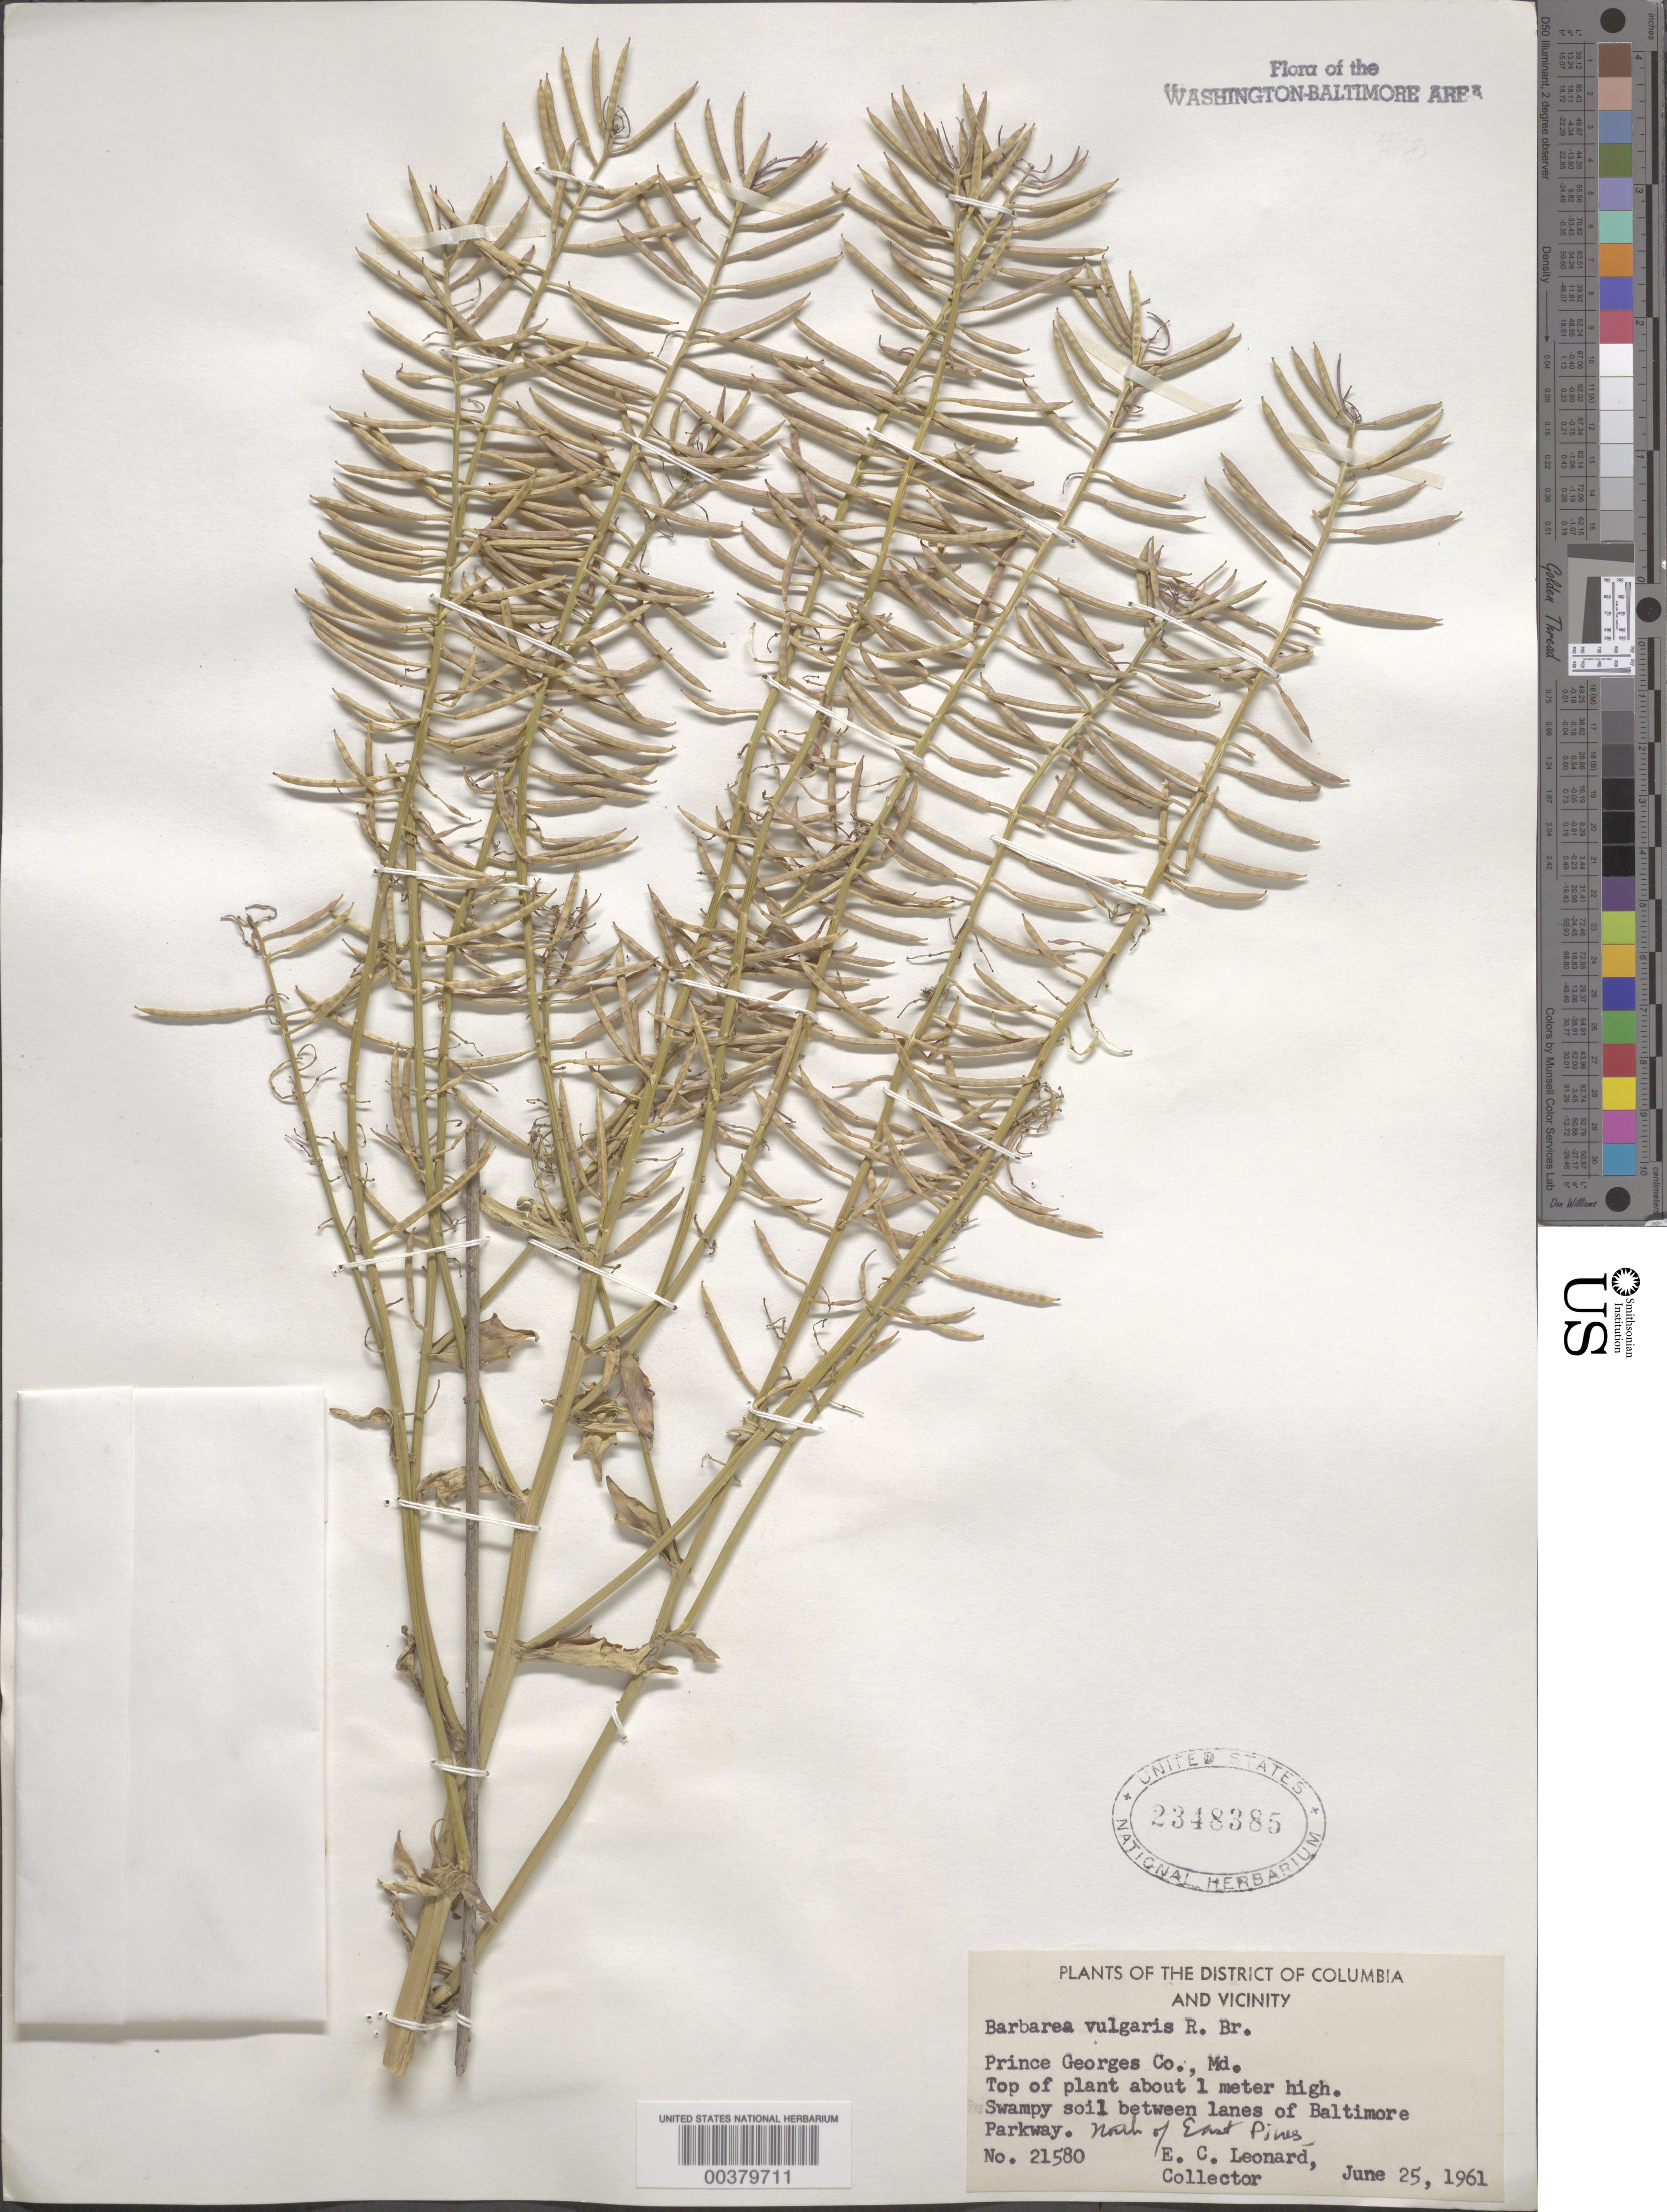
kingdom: Plantae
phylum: Tracheophyta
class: Magnoliopsida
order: Brassicales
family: Brassicaceae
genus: Barbarea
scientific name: Barbarea vulgaris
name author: W.T. Aiton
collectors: E. C. Leonard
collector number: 21580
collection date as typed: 25 Jun 1961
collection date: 1961-06-25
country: United States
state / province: Maryland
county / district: Prince George's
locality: North of East Pines, Baltimore Parkway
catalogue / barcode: US 2348385